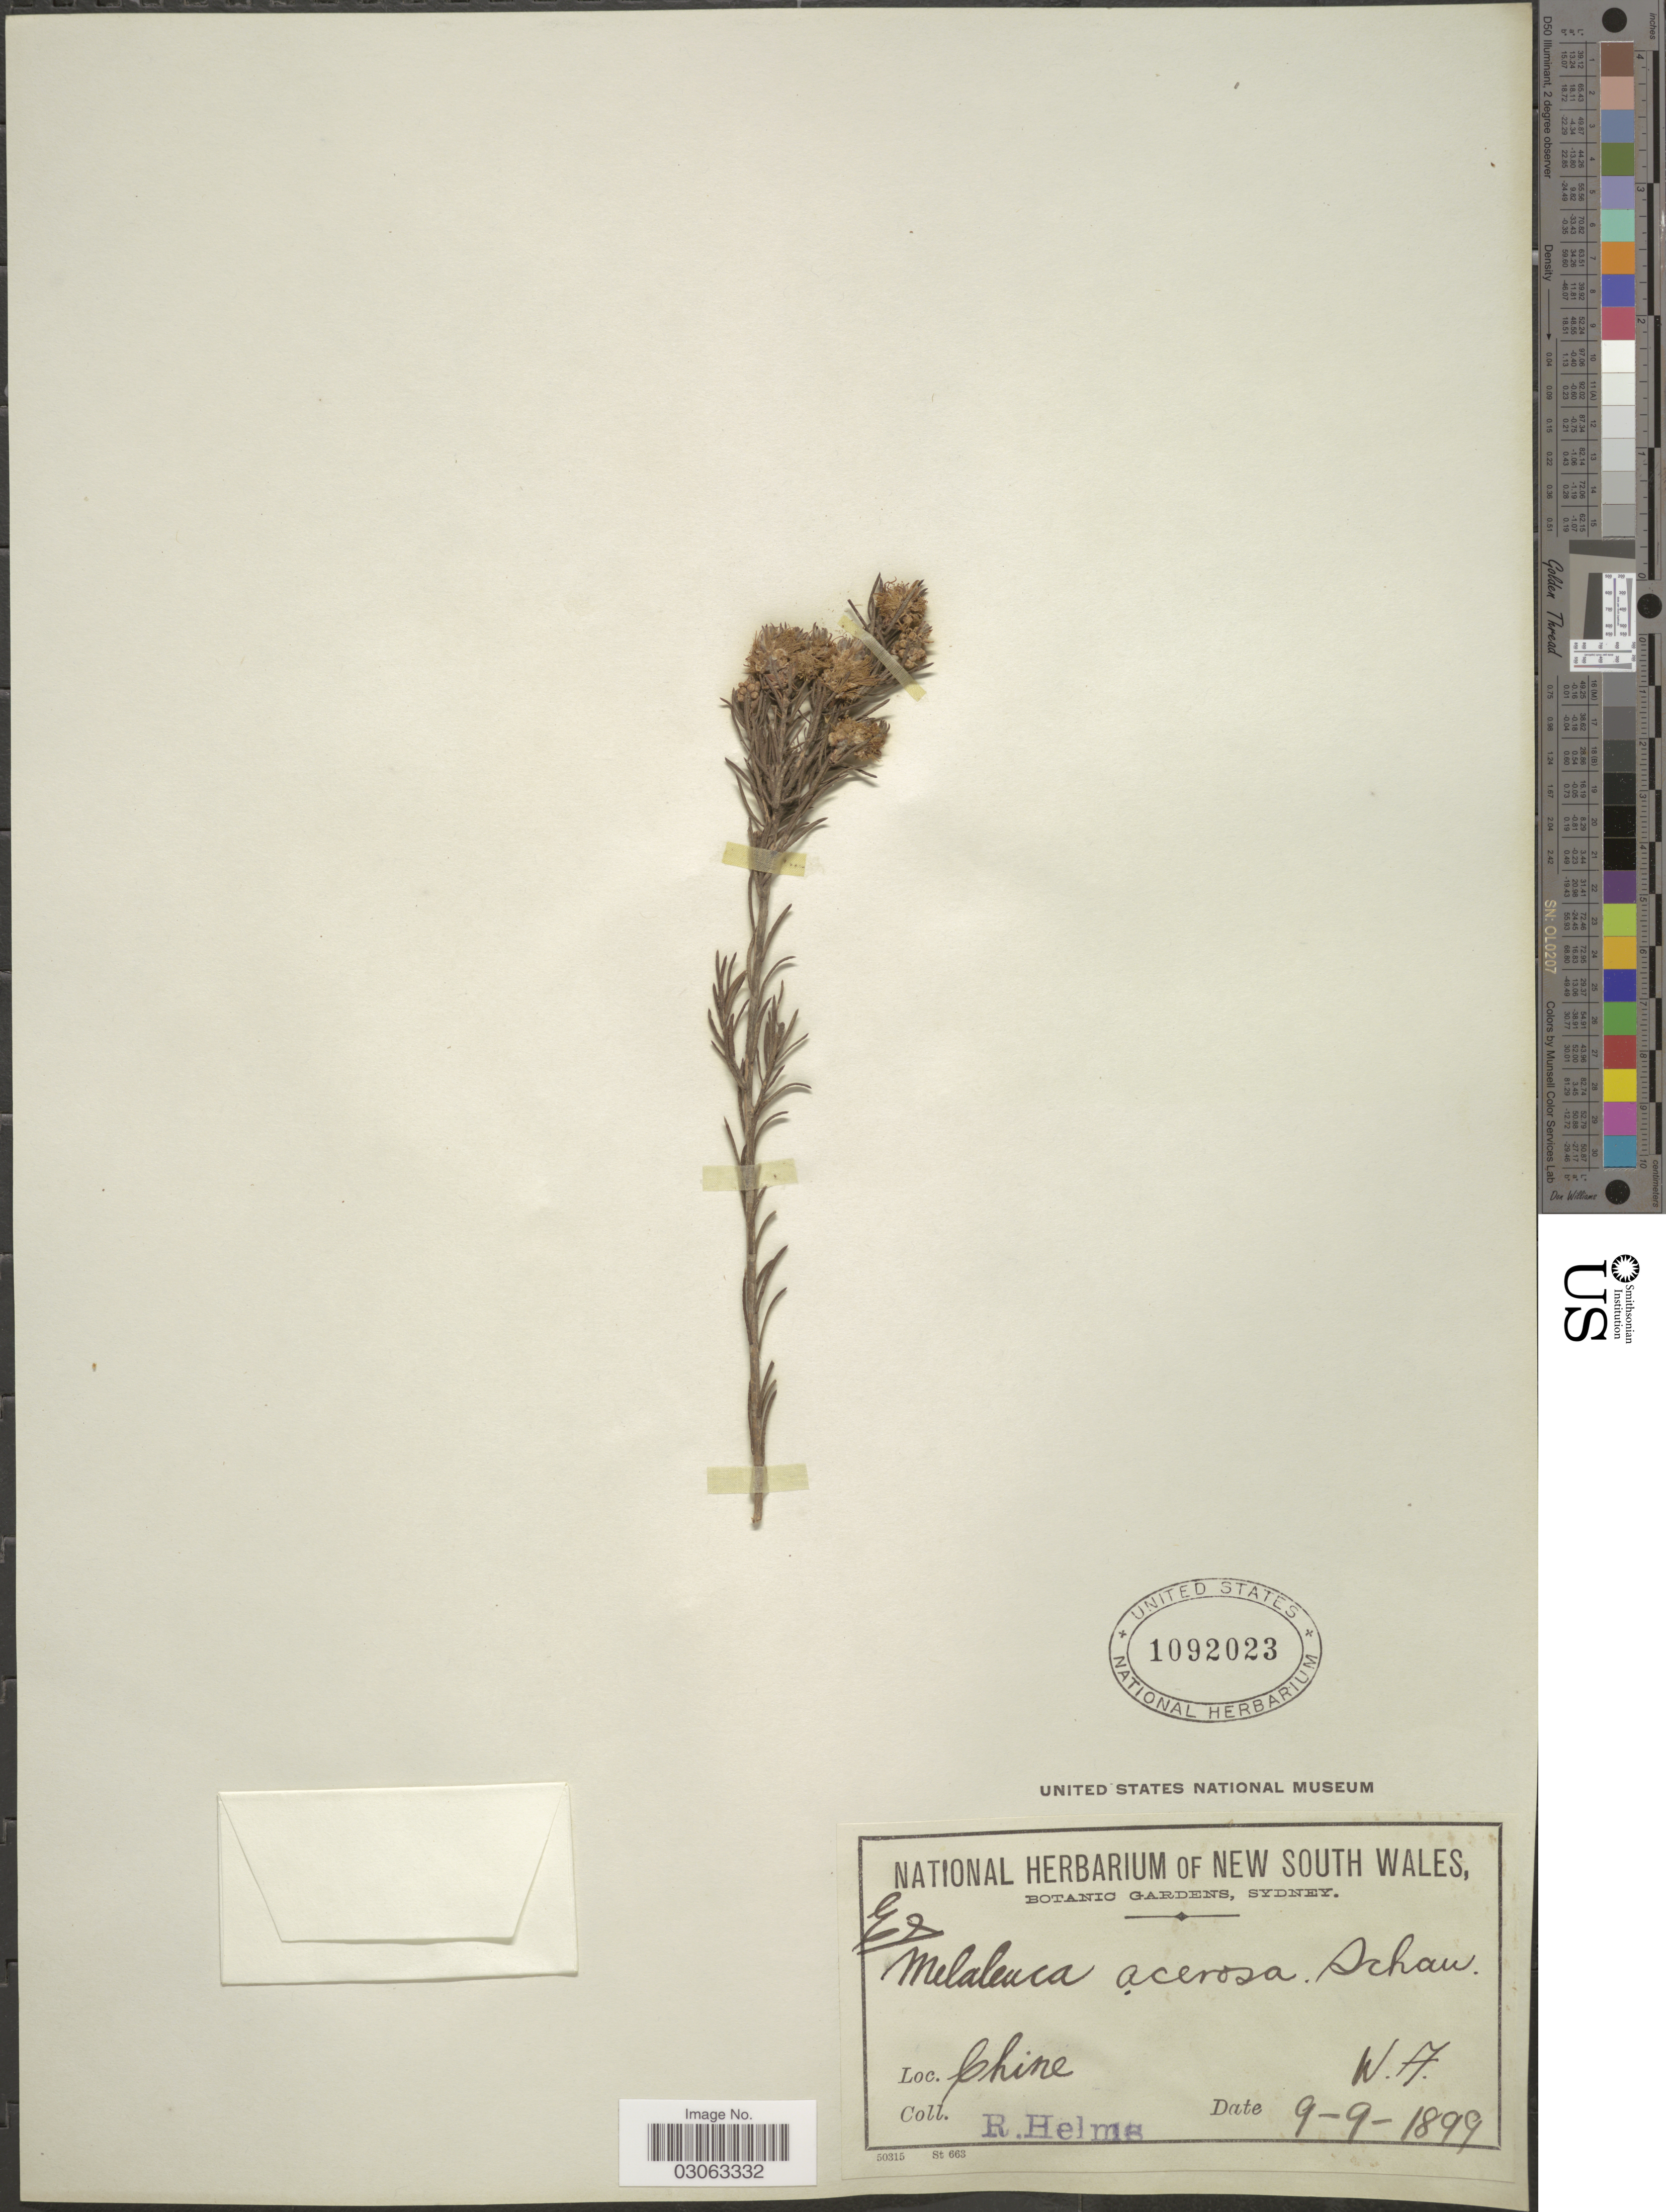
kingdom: Plantae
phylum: Tracheophyta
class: Magnoliopsida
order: Myrtales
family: Myrtaceae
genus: Melaleuca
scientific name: Melaleuca systena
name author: Craven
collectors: R. Helms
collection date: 1899-09-09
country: Australia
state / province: Western Australia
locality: Chine. W.A.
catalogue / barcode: US 1092023